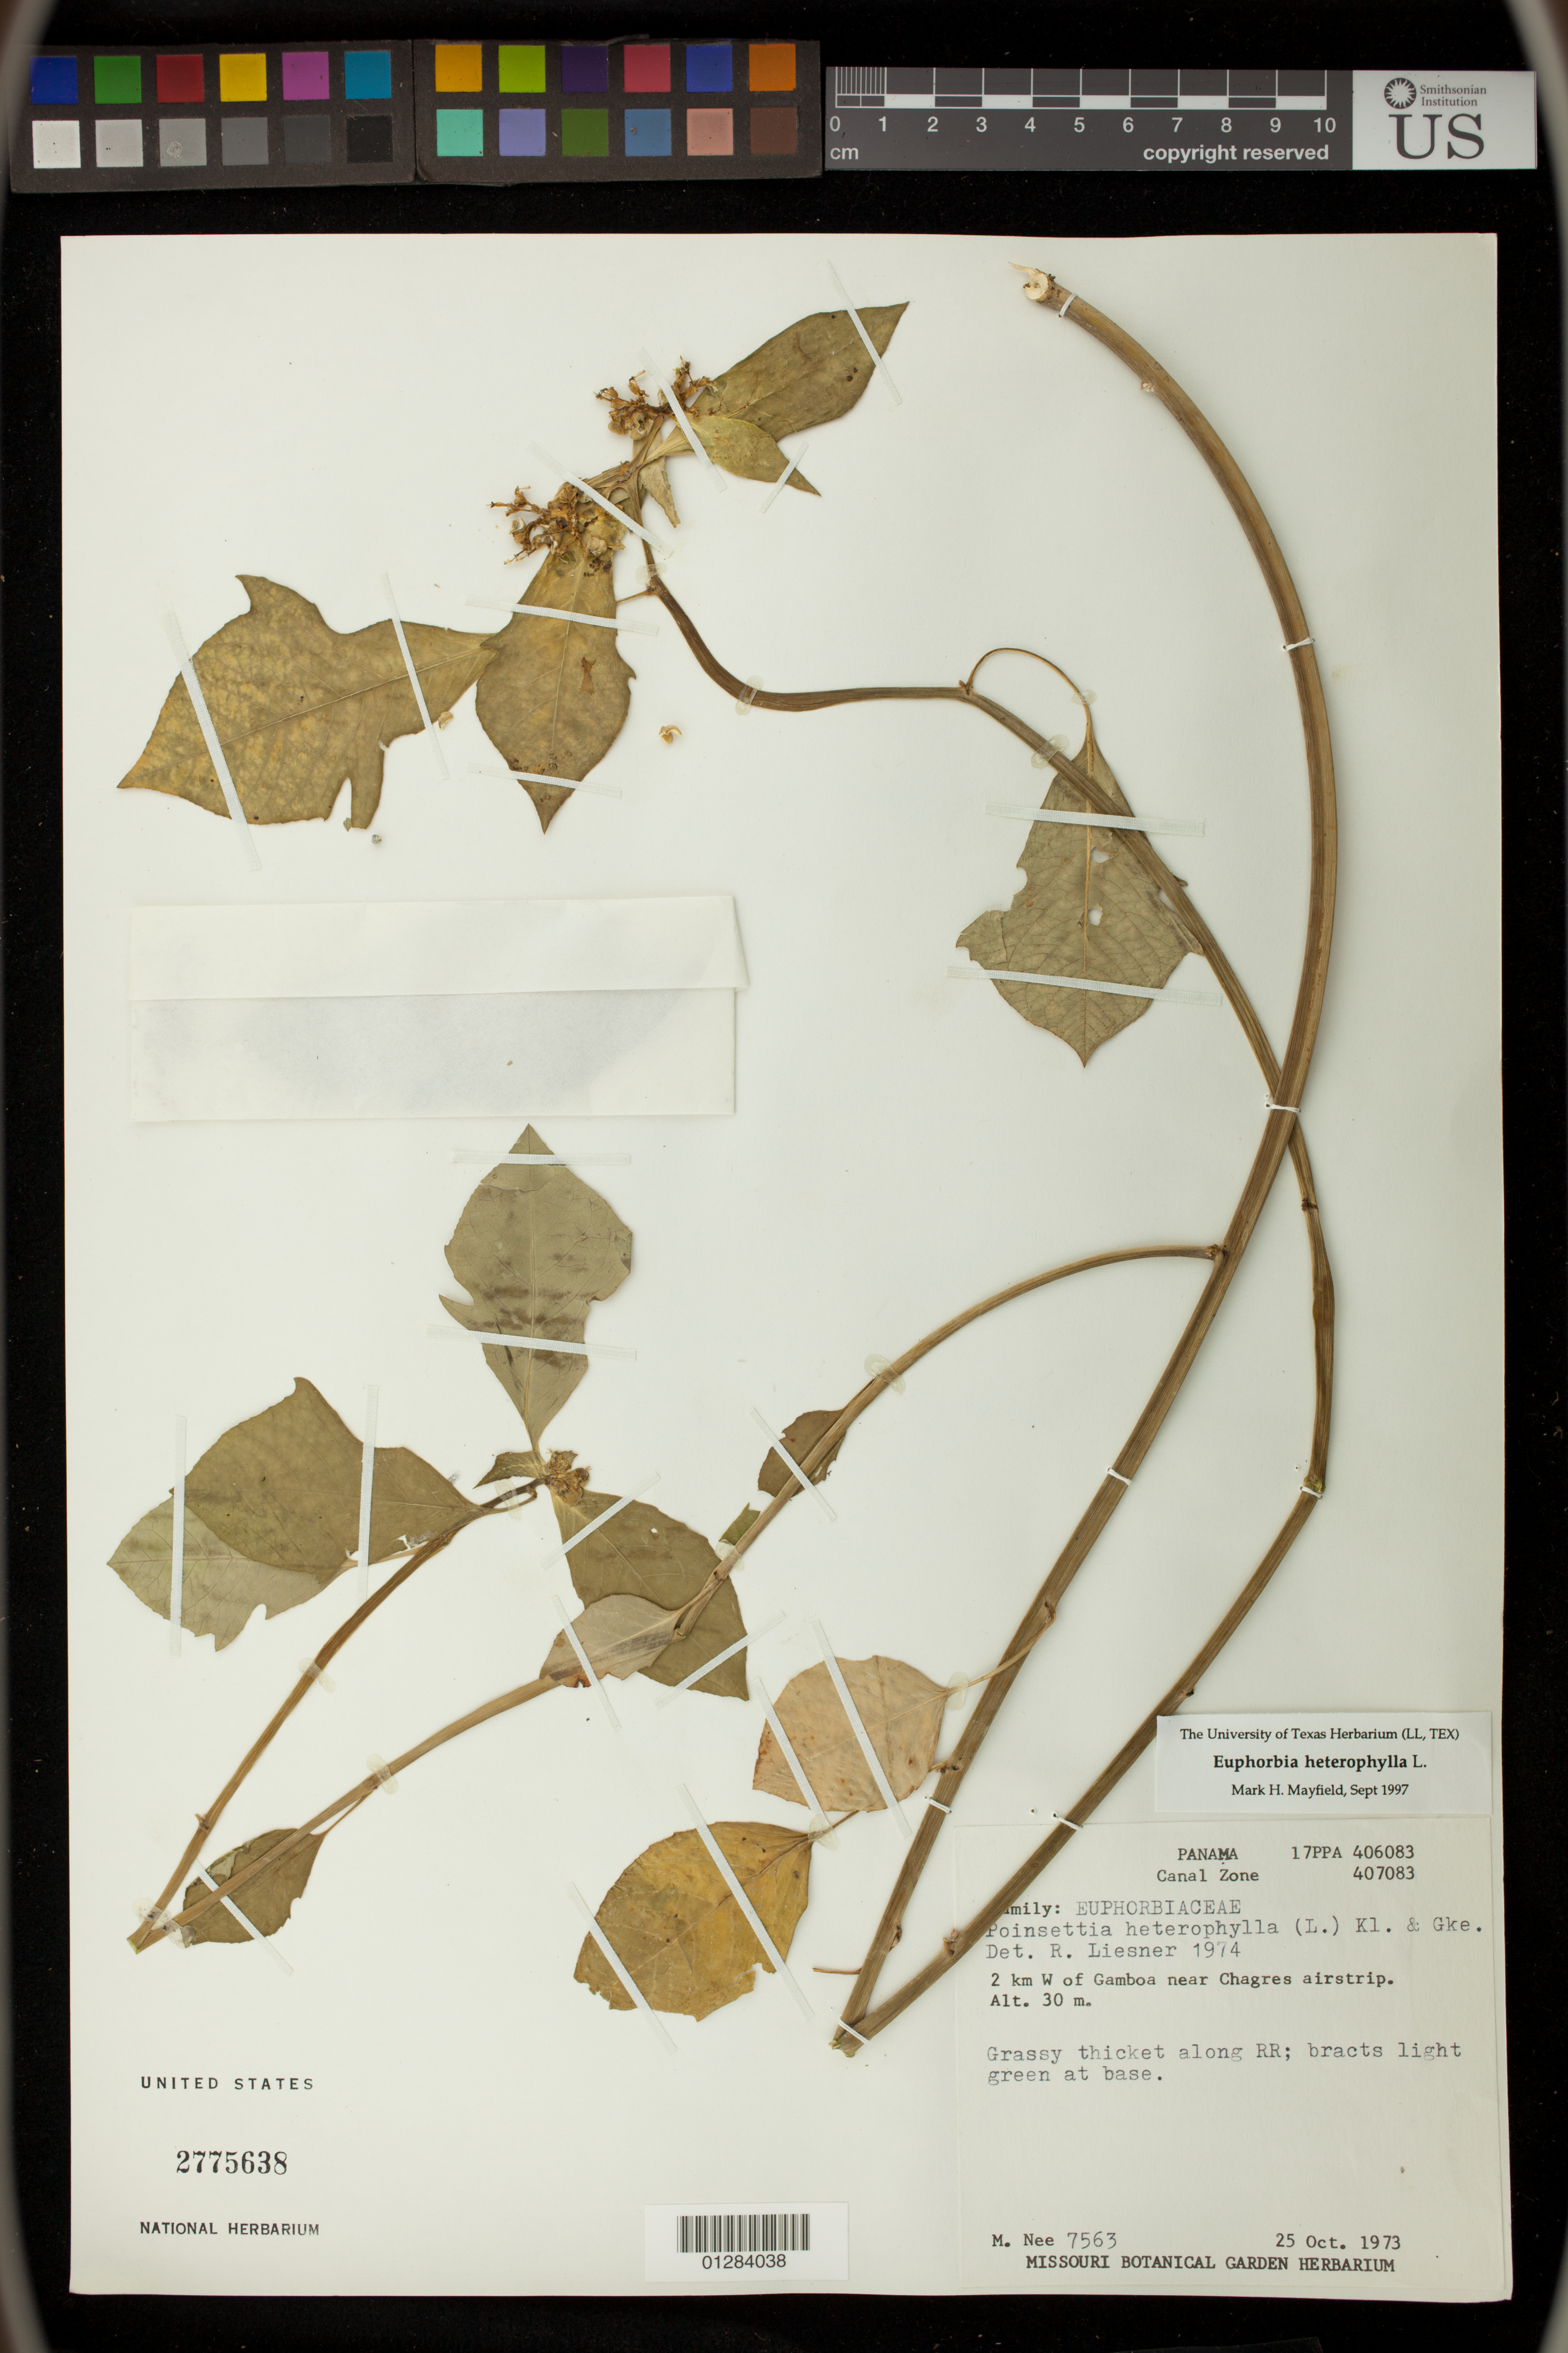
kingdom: Plantae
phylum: Tracheophyta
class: Magnoliopsida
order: Malpighiales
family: Euphorbiaceae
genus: Euphorbia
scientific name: Euphorbia heterophylla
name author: L.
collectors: M. Nee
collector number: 7563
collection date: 1973-10-25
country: Panama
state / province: Colón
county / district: Canal Zone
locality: Canal Zone. 3 km W of Gamboa near Chagres airstrip, along RR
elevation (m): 30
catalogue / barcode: US 2775638